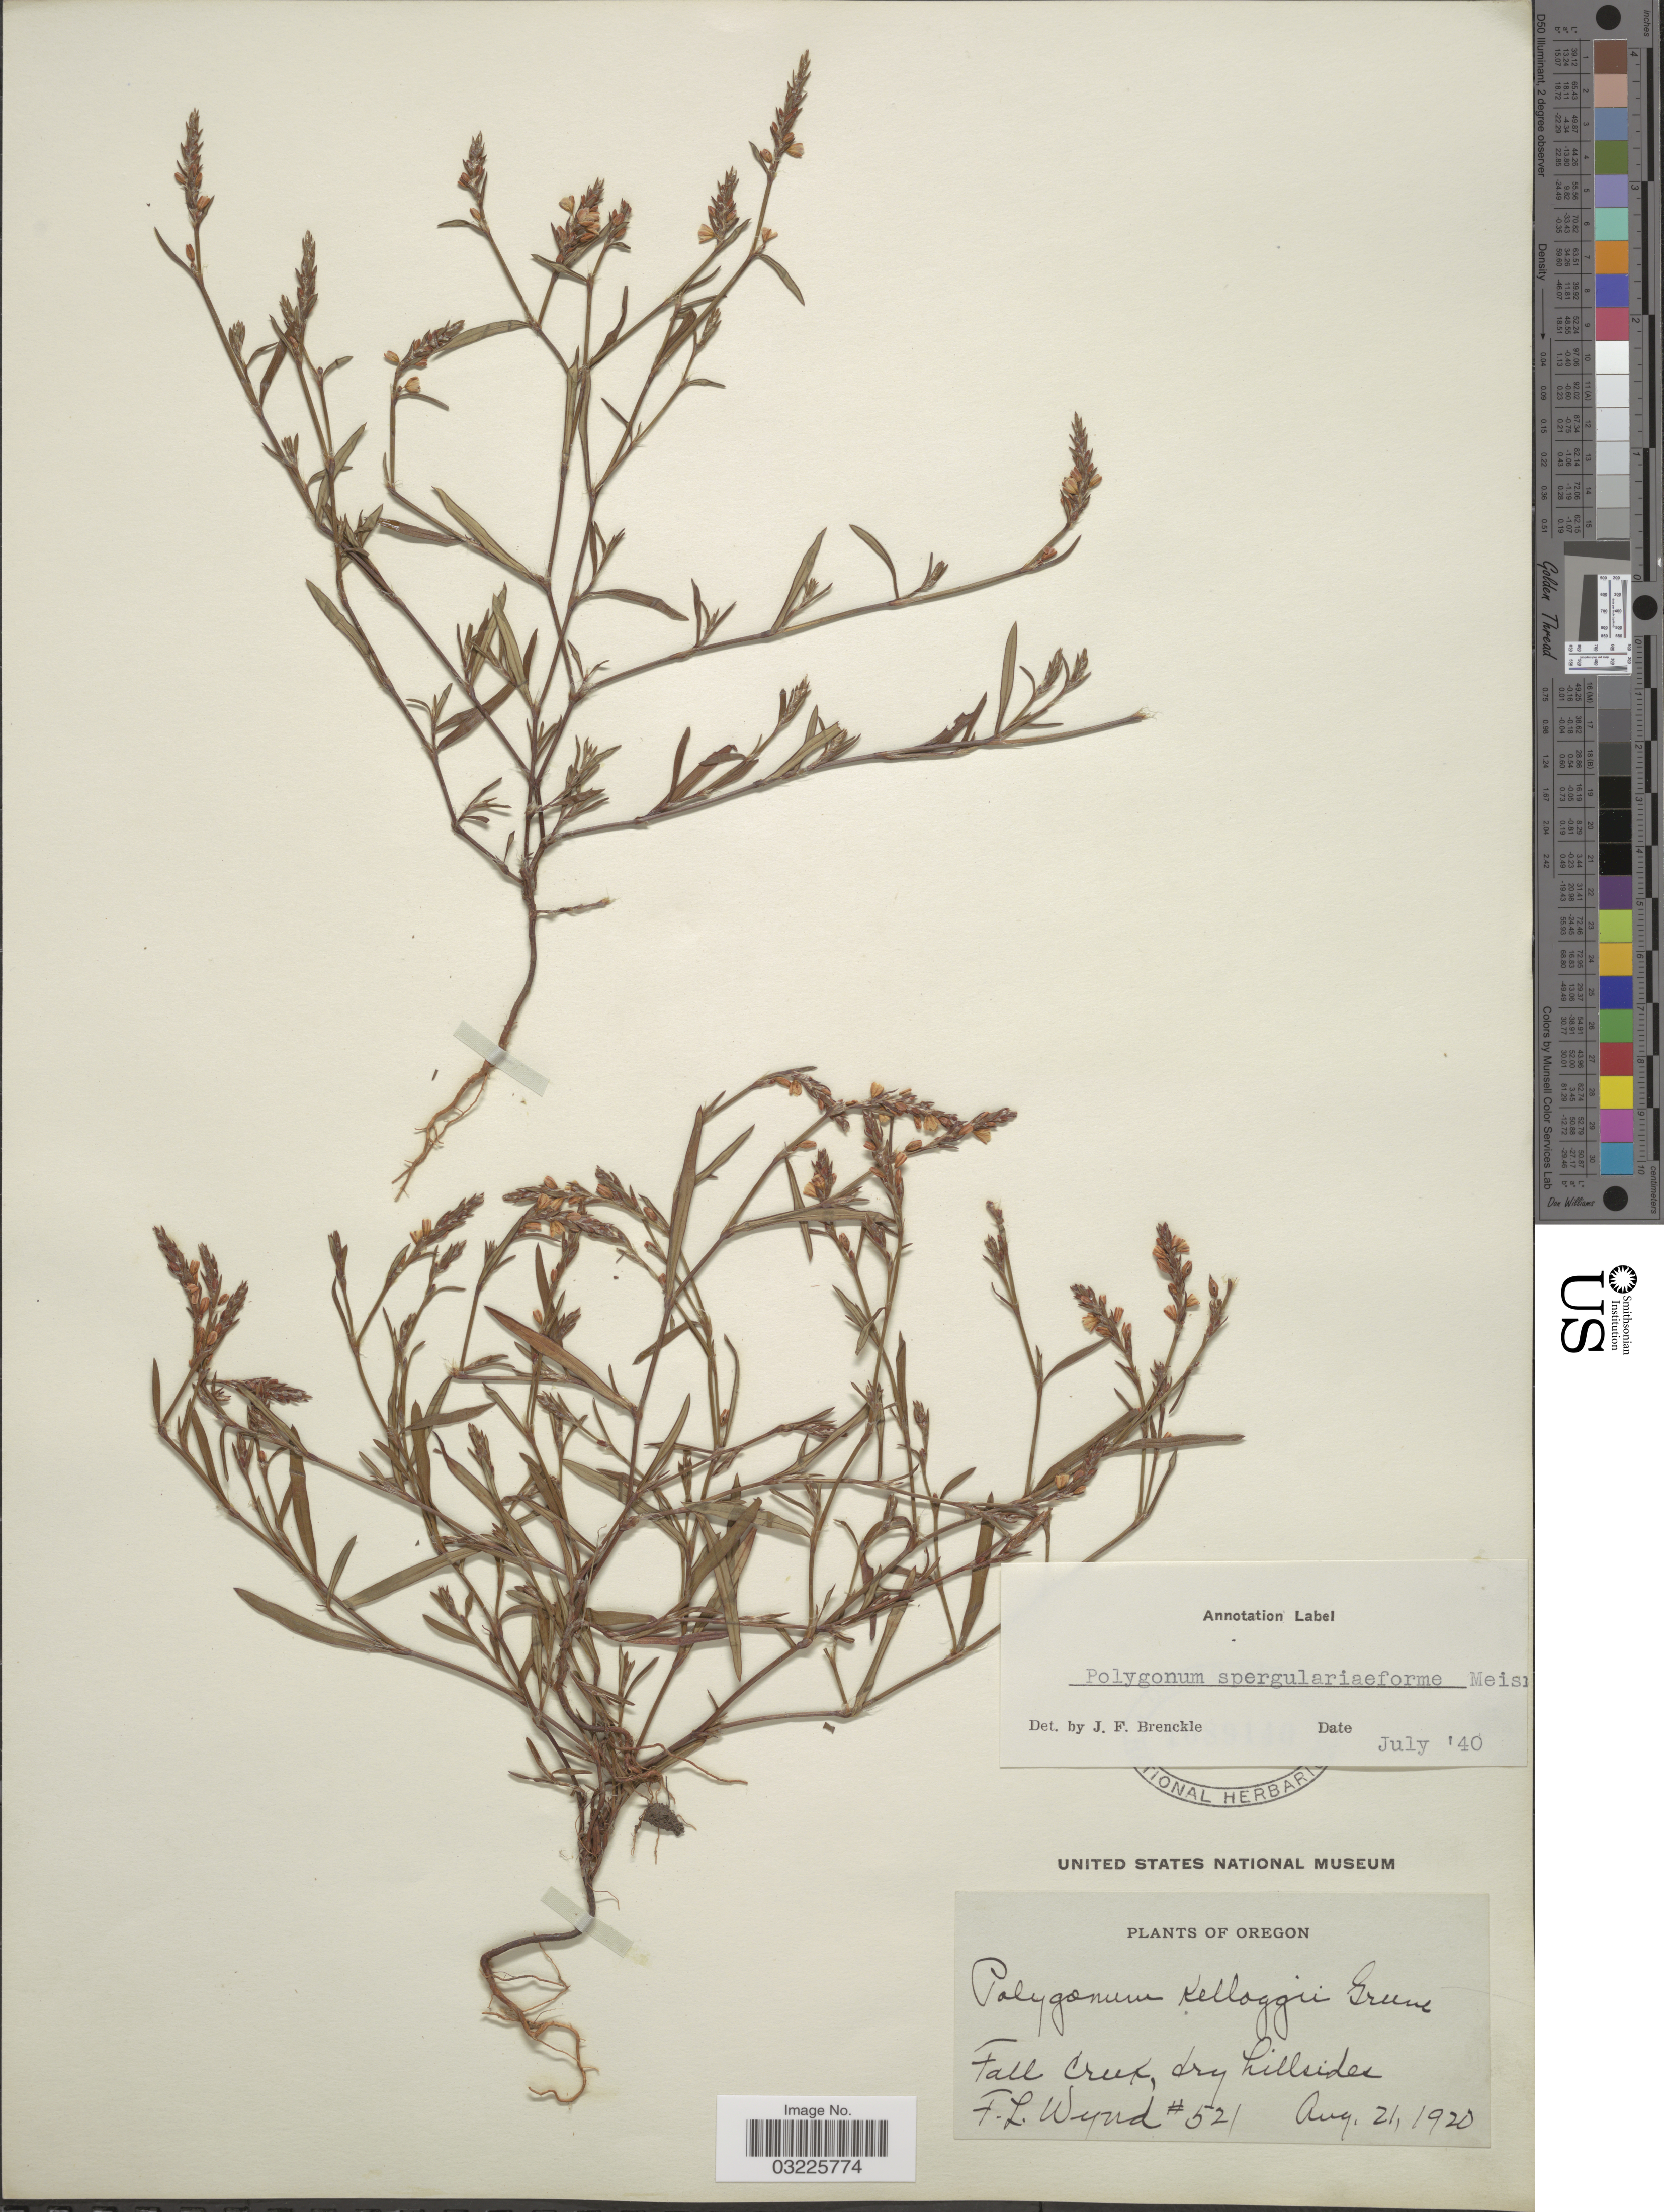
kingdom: Plantae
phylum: Tracheophyta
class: Magnoliopsida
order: Caryophyllales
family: Polygonaceae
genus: Polygonum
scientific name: Polygonum spergulariiforme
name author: Meisn. ex Small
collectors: F. L. Wynd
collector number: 521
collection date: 1920-08-21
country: United States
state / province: Oregon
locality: Fall Creek.